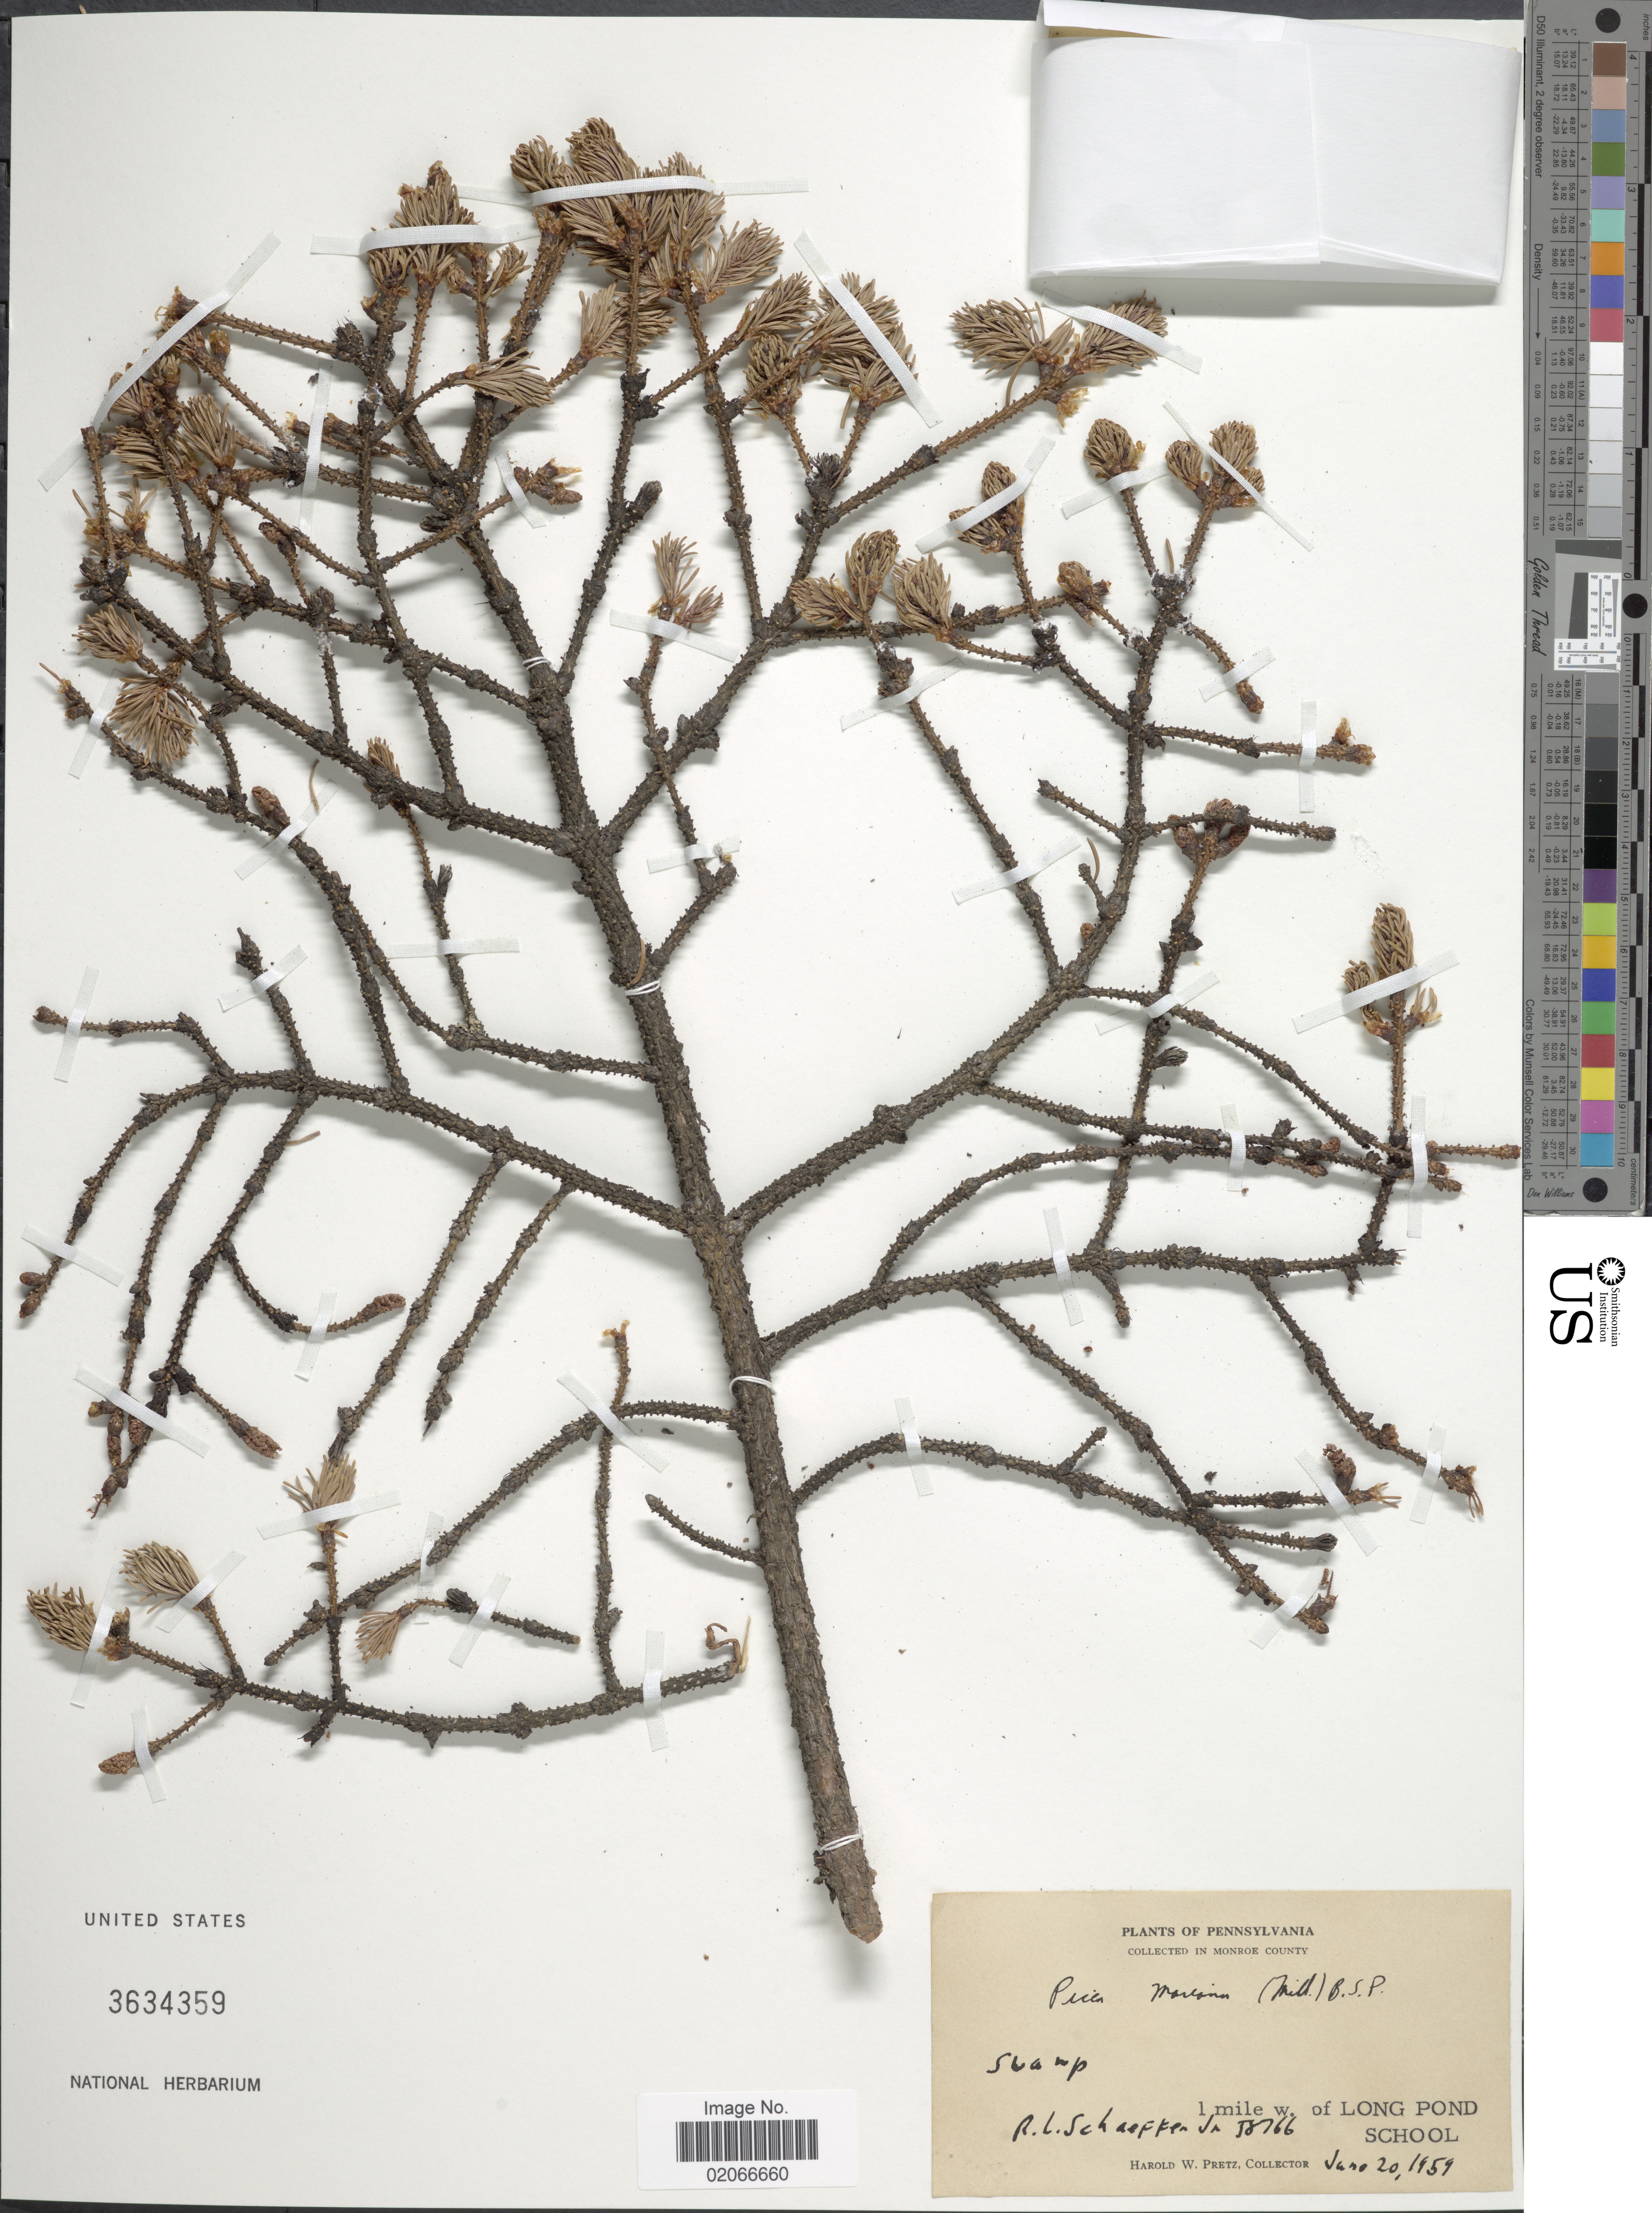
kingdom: Plantae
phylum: Tracheophyta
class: Pinopsida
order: Pinales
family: Pinaceae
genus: Picea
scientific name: Picea mariana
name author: (Mill.) Britton, Stearns & Poggenb.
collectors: R. L. Schaeffer Jr. & H. W. Pretz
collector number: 58766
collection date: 1959-06-20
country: United States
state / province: Pennsylvania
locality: Monroe County, 1 mile w of Long Pond School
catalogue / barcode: US 3634359